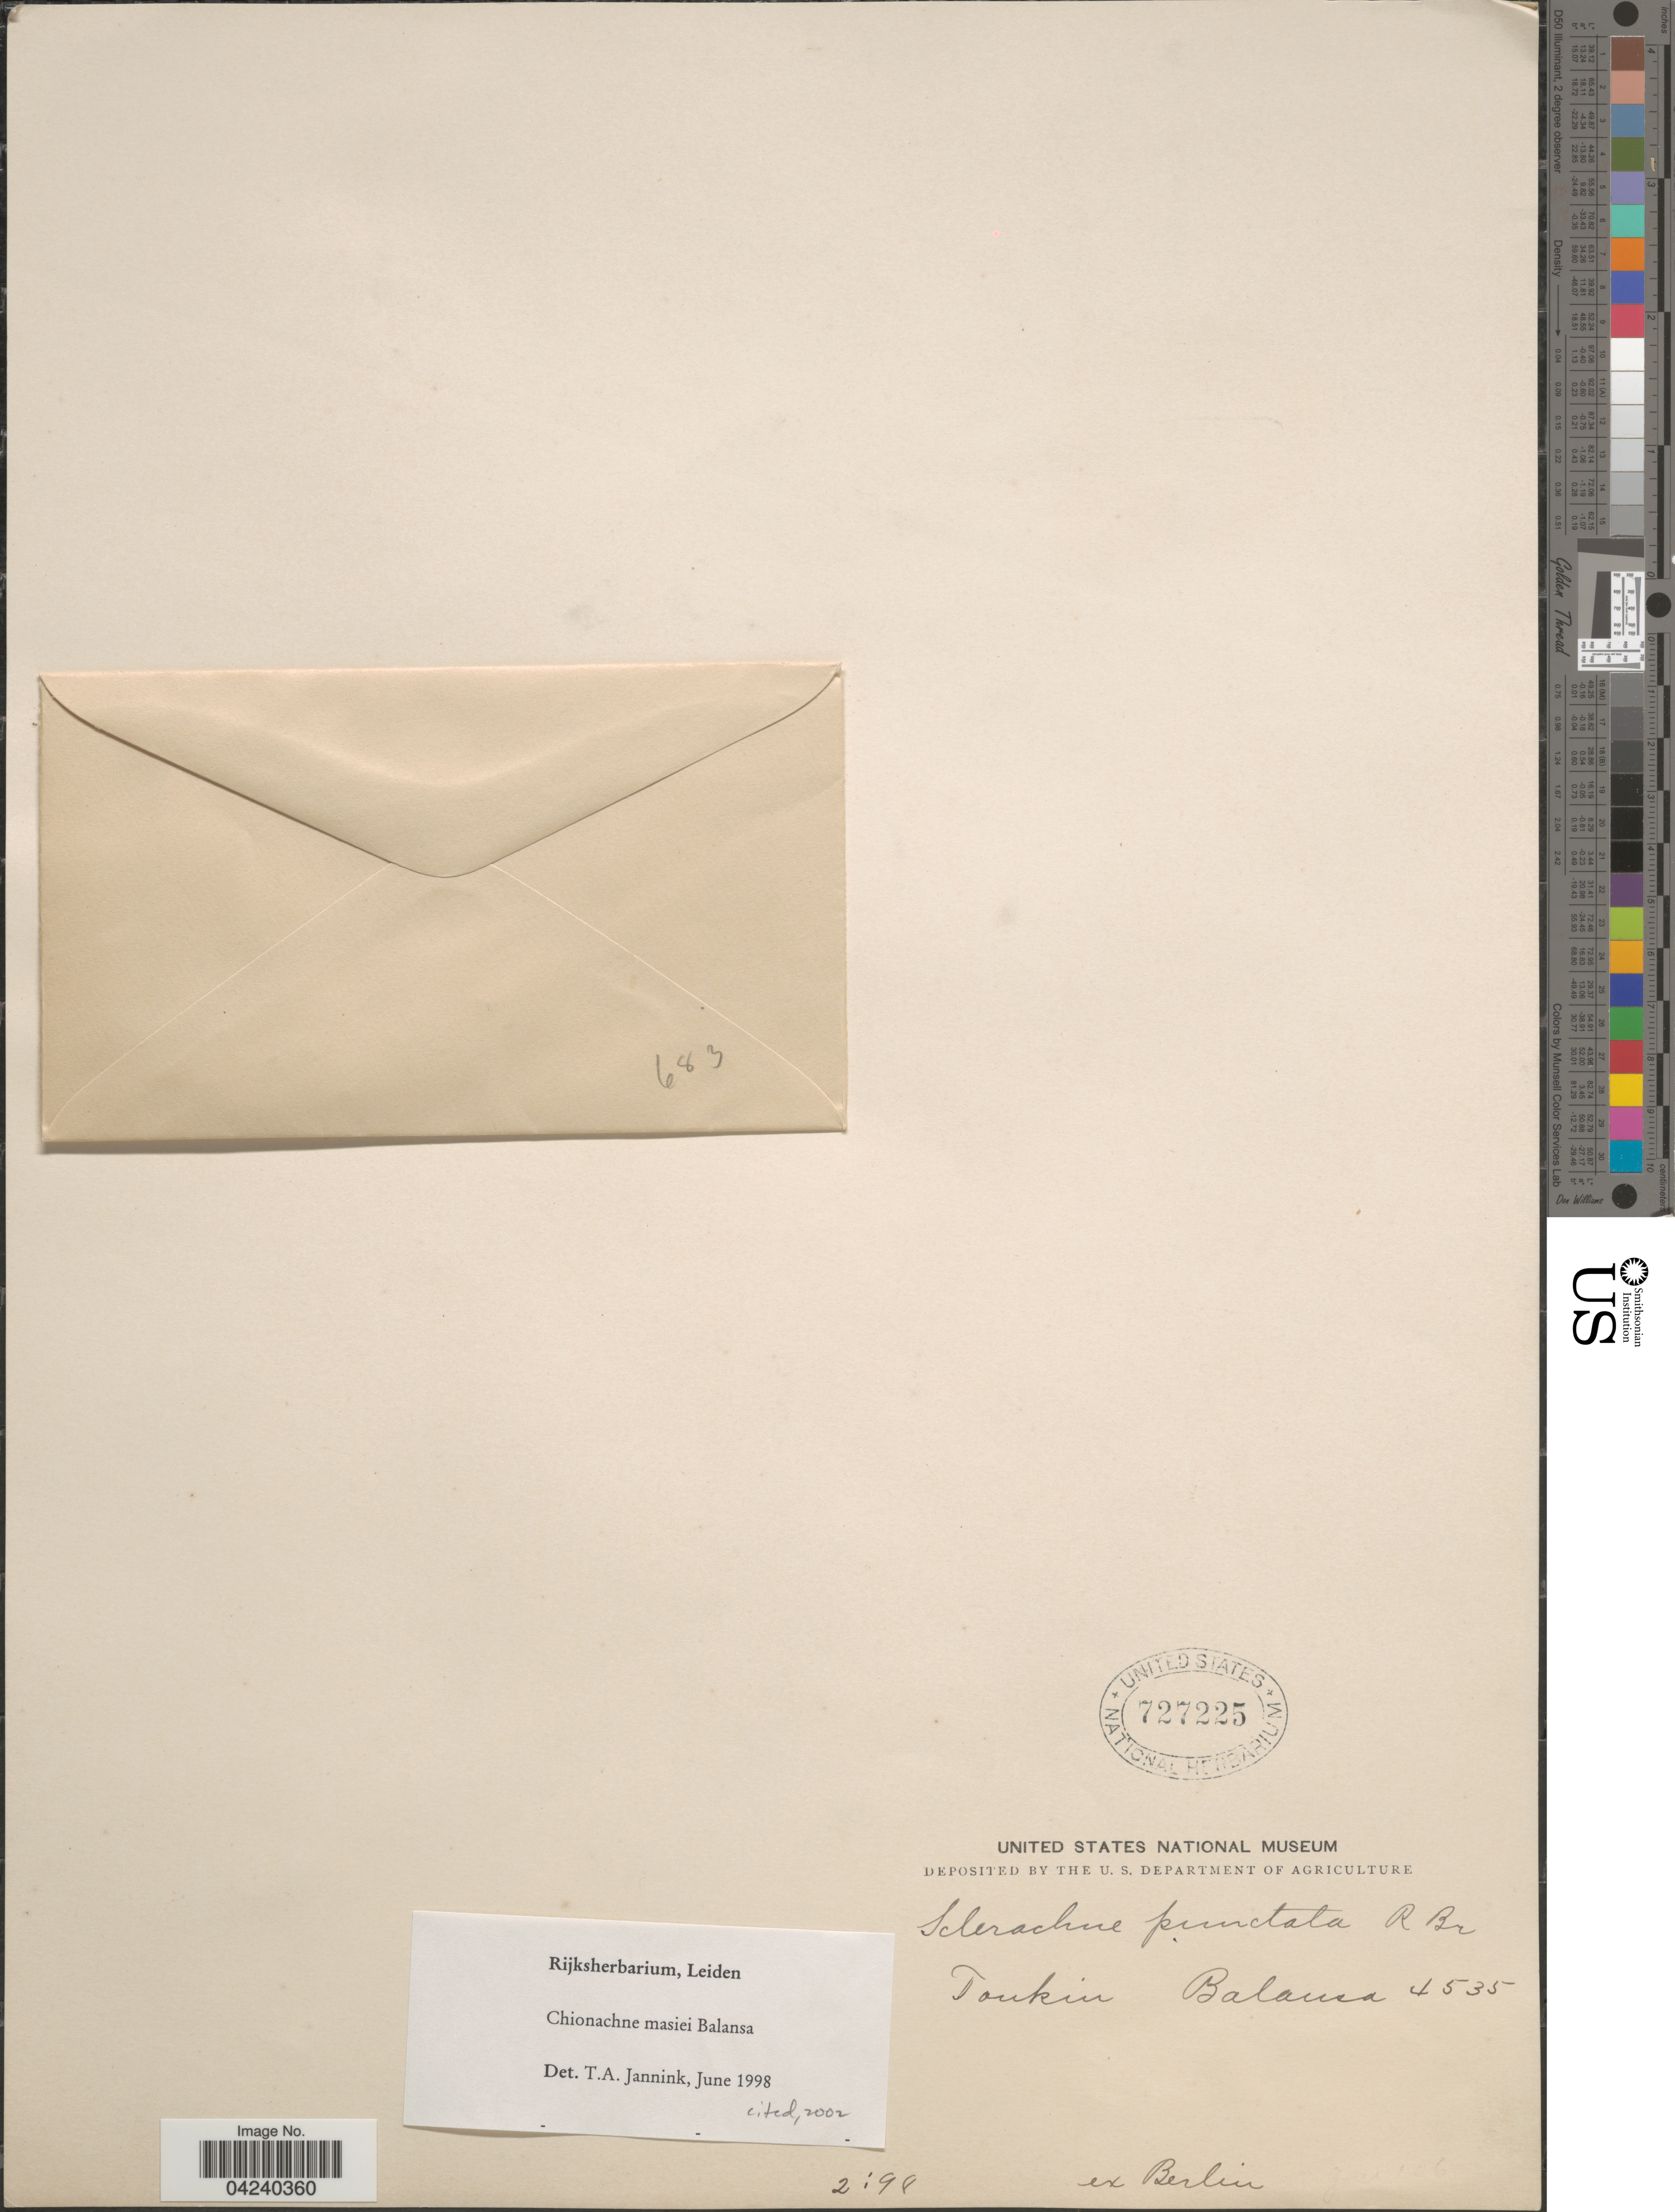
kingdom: Plantae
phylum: Tracheophyta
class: Liliopsida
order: Poales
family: Poaceae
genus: Chionachne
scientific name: Chionachne massiei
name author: Balansa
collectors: -. Balansa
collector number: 4535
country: Vietnam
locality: Tonkin.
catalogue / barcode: US 727225